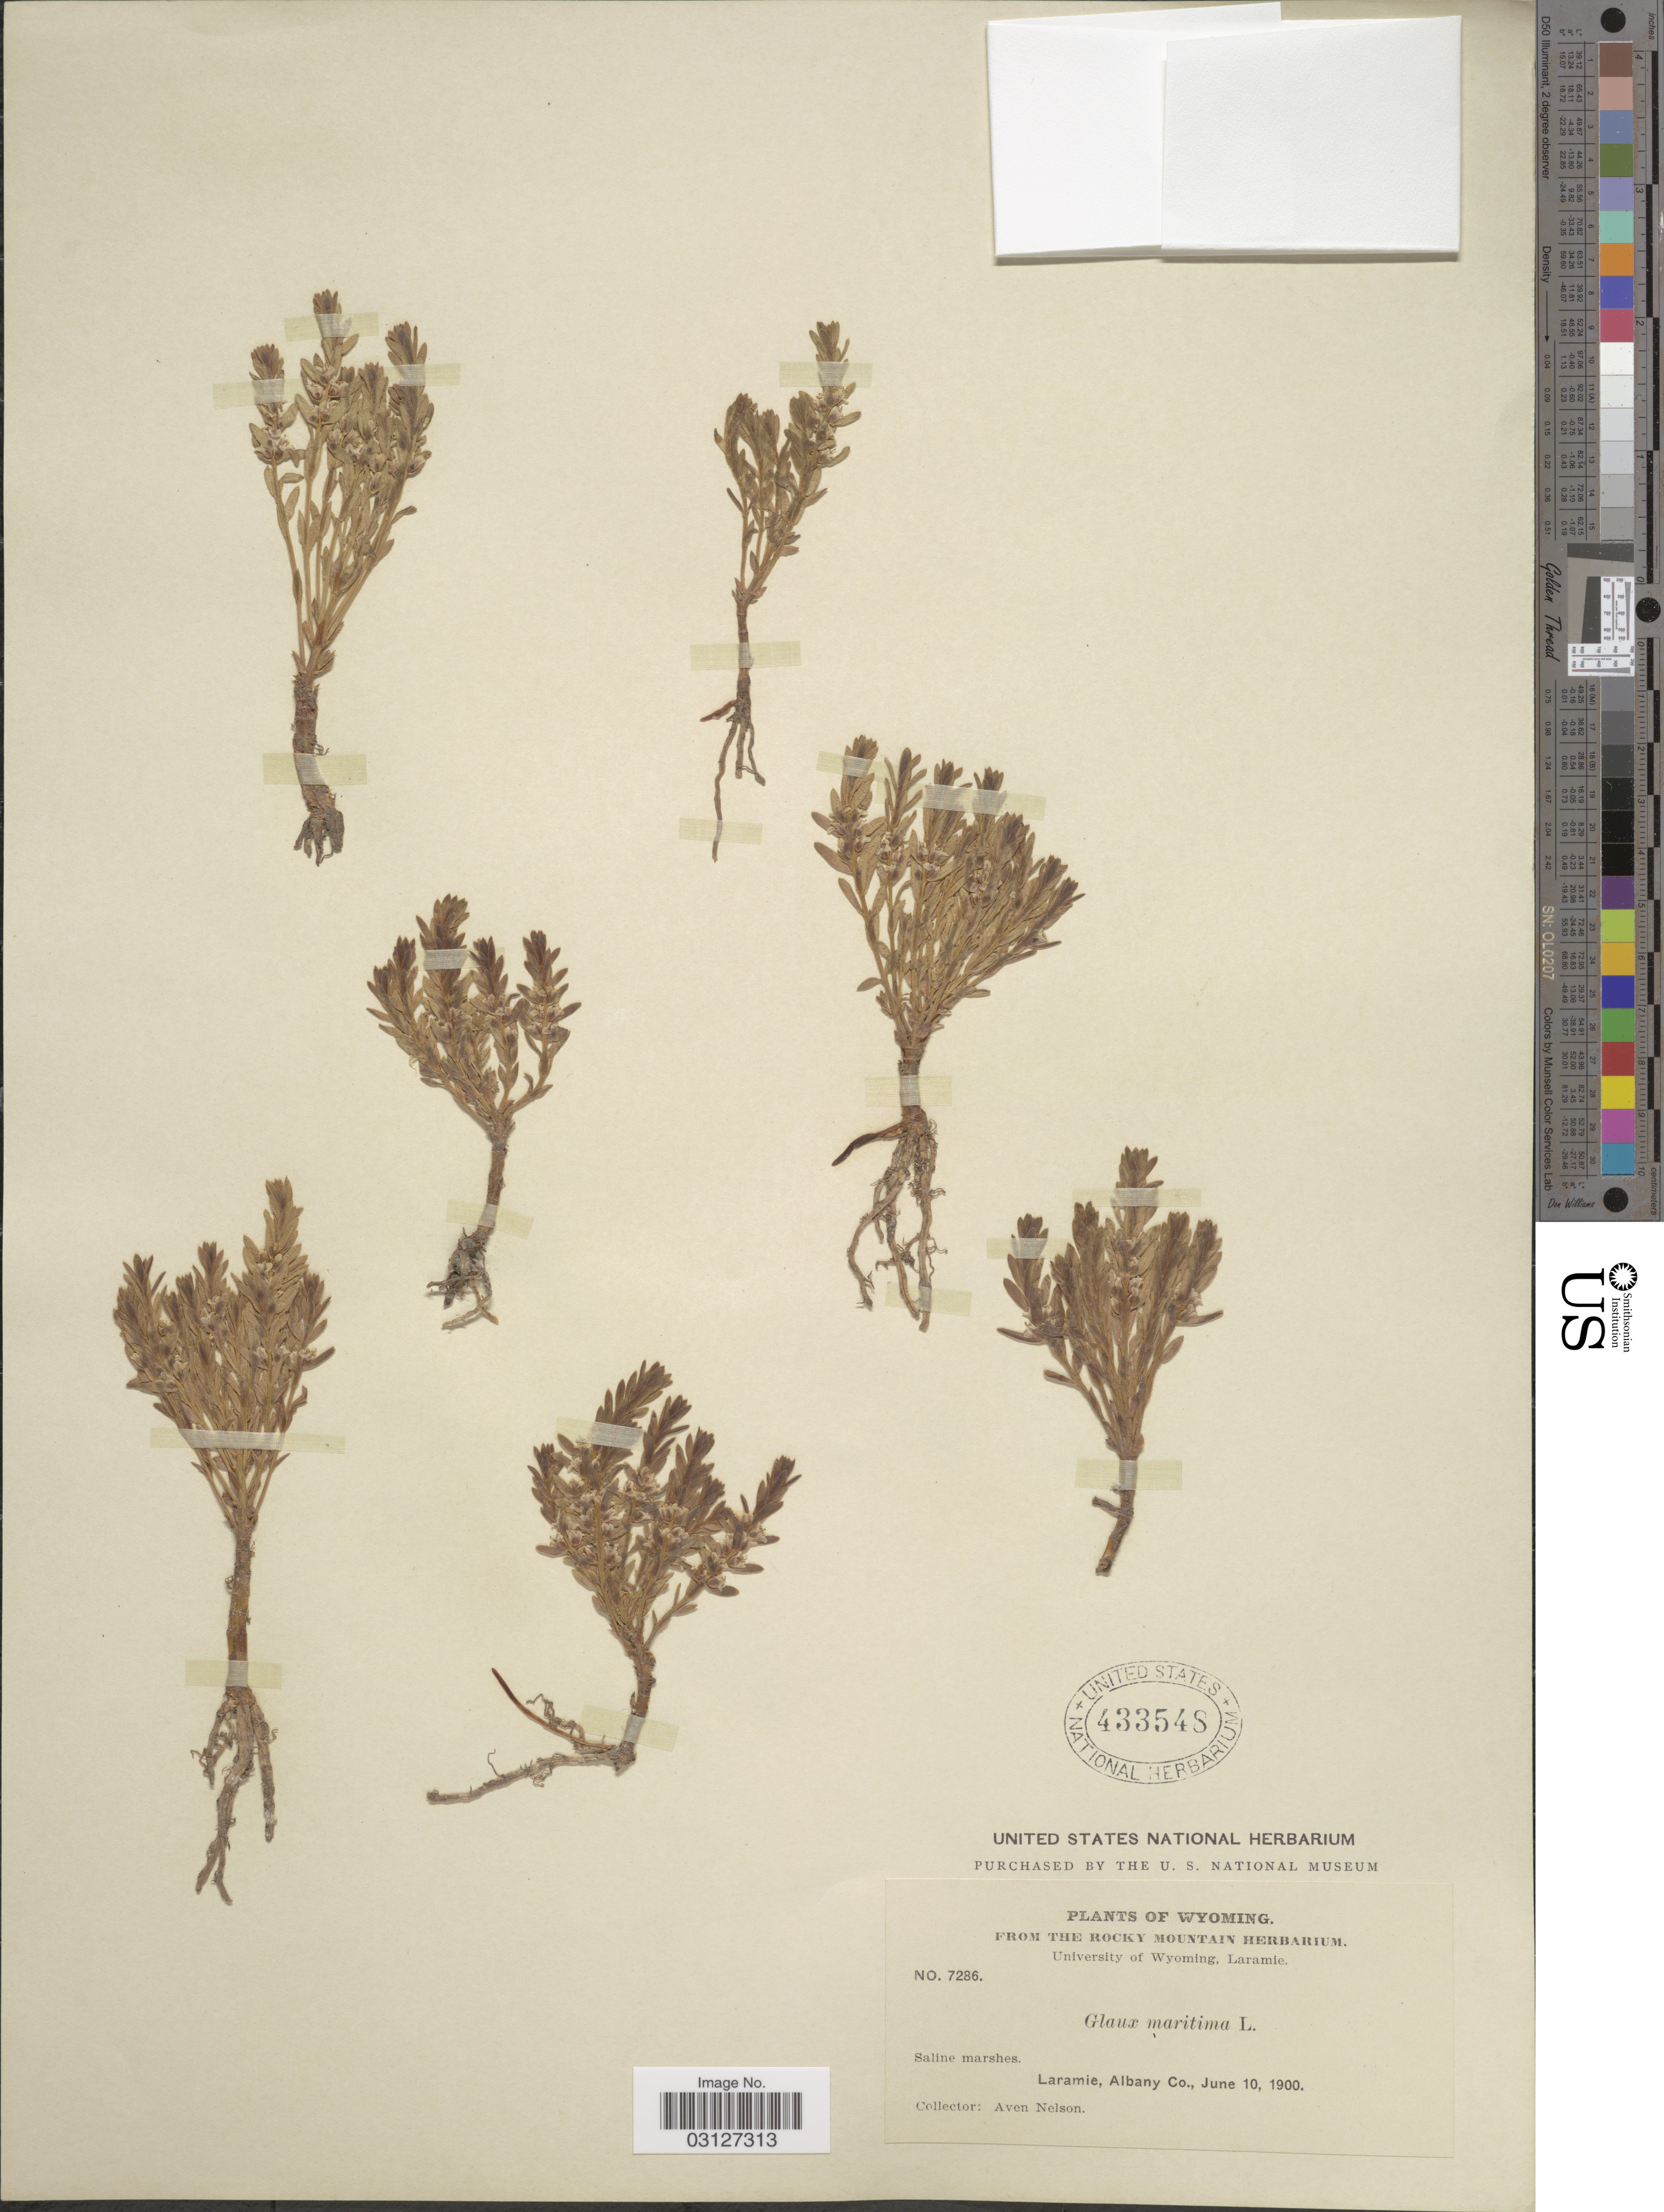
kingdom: Plantae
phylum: Tracheophyta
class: Magnoliopsida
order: Ericales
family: Primulaceae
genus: Glaux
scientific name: Glaux maritima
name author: L.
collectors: A. Nelson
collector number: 7286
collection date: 1900-06-10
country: United States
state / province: Wyoming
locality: Laramie, Albany Co.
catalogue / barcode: US 433548